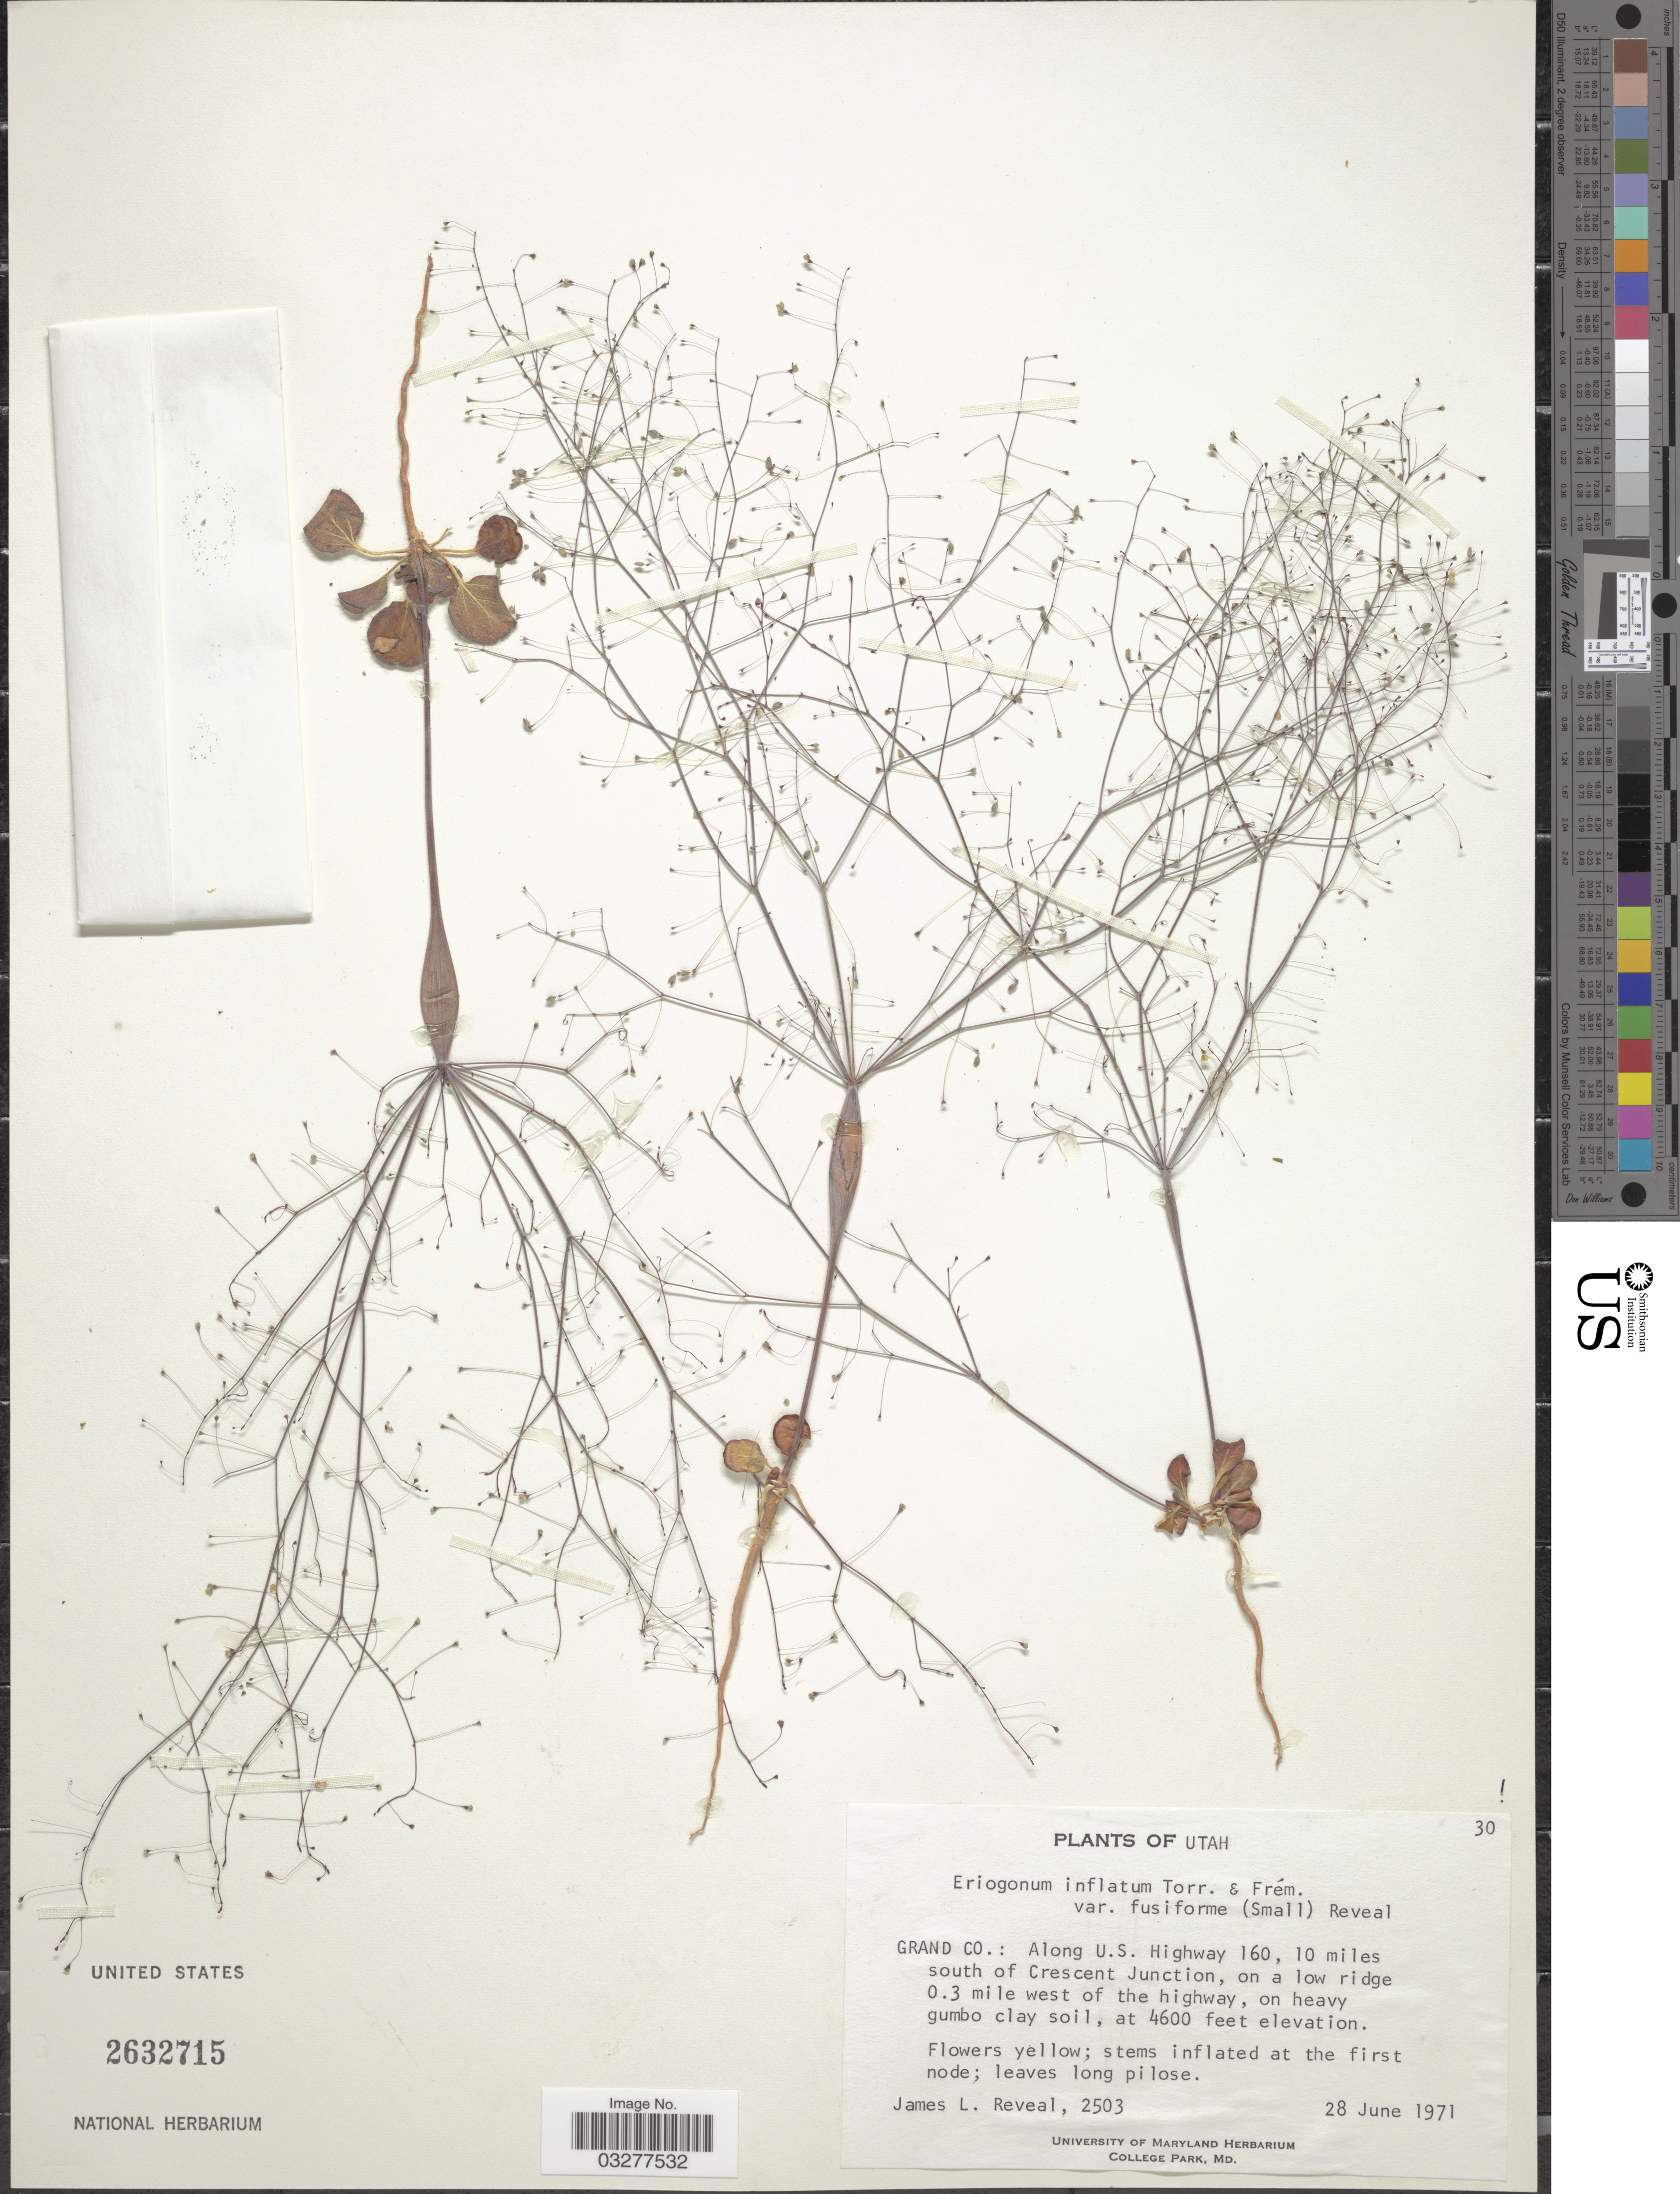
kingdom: Plantae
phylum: Tracheophyta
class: Magnoliopsida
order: Caryophyllales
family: Polygonaceae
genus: Eriogonum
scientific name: Eriogonum inflatum var. fusiforme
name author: (Small) Reveal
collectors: J. L. Reveal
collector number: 2503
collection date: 1971-06-28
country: United States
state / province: Utah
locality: Grand Co.: Along U.S. Highway 160, 10 miles south of Crescent Junction, on a low ridge 0.3 mile west of the highway.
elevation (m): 1402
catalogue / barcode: US 2632715